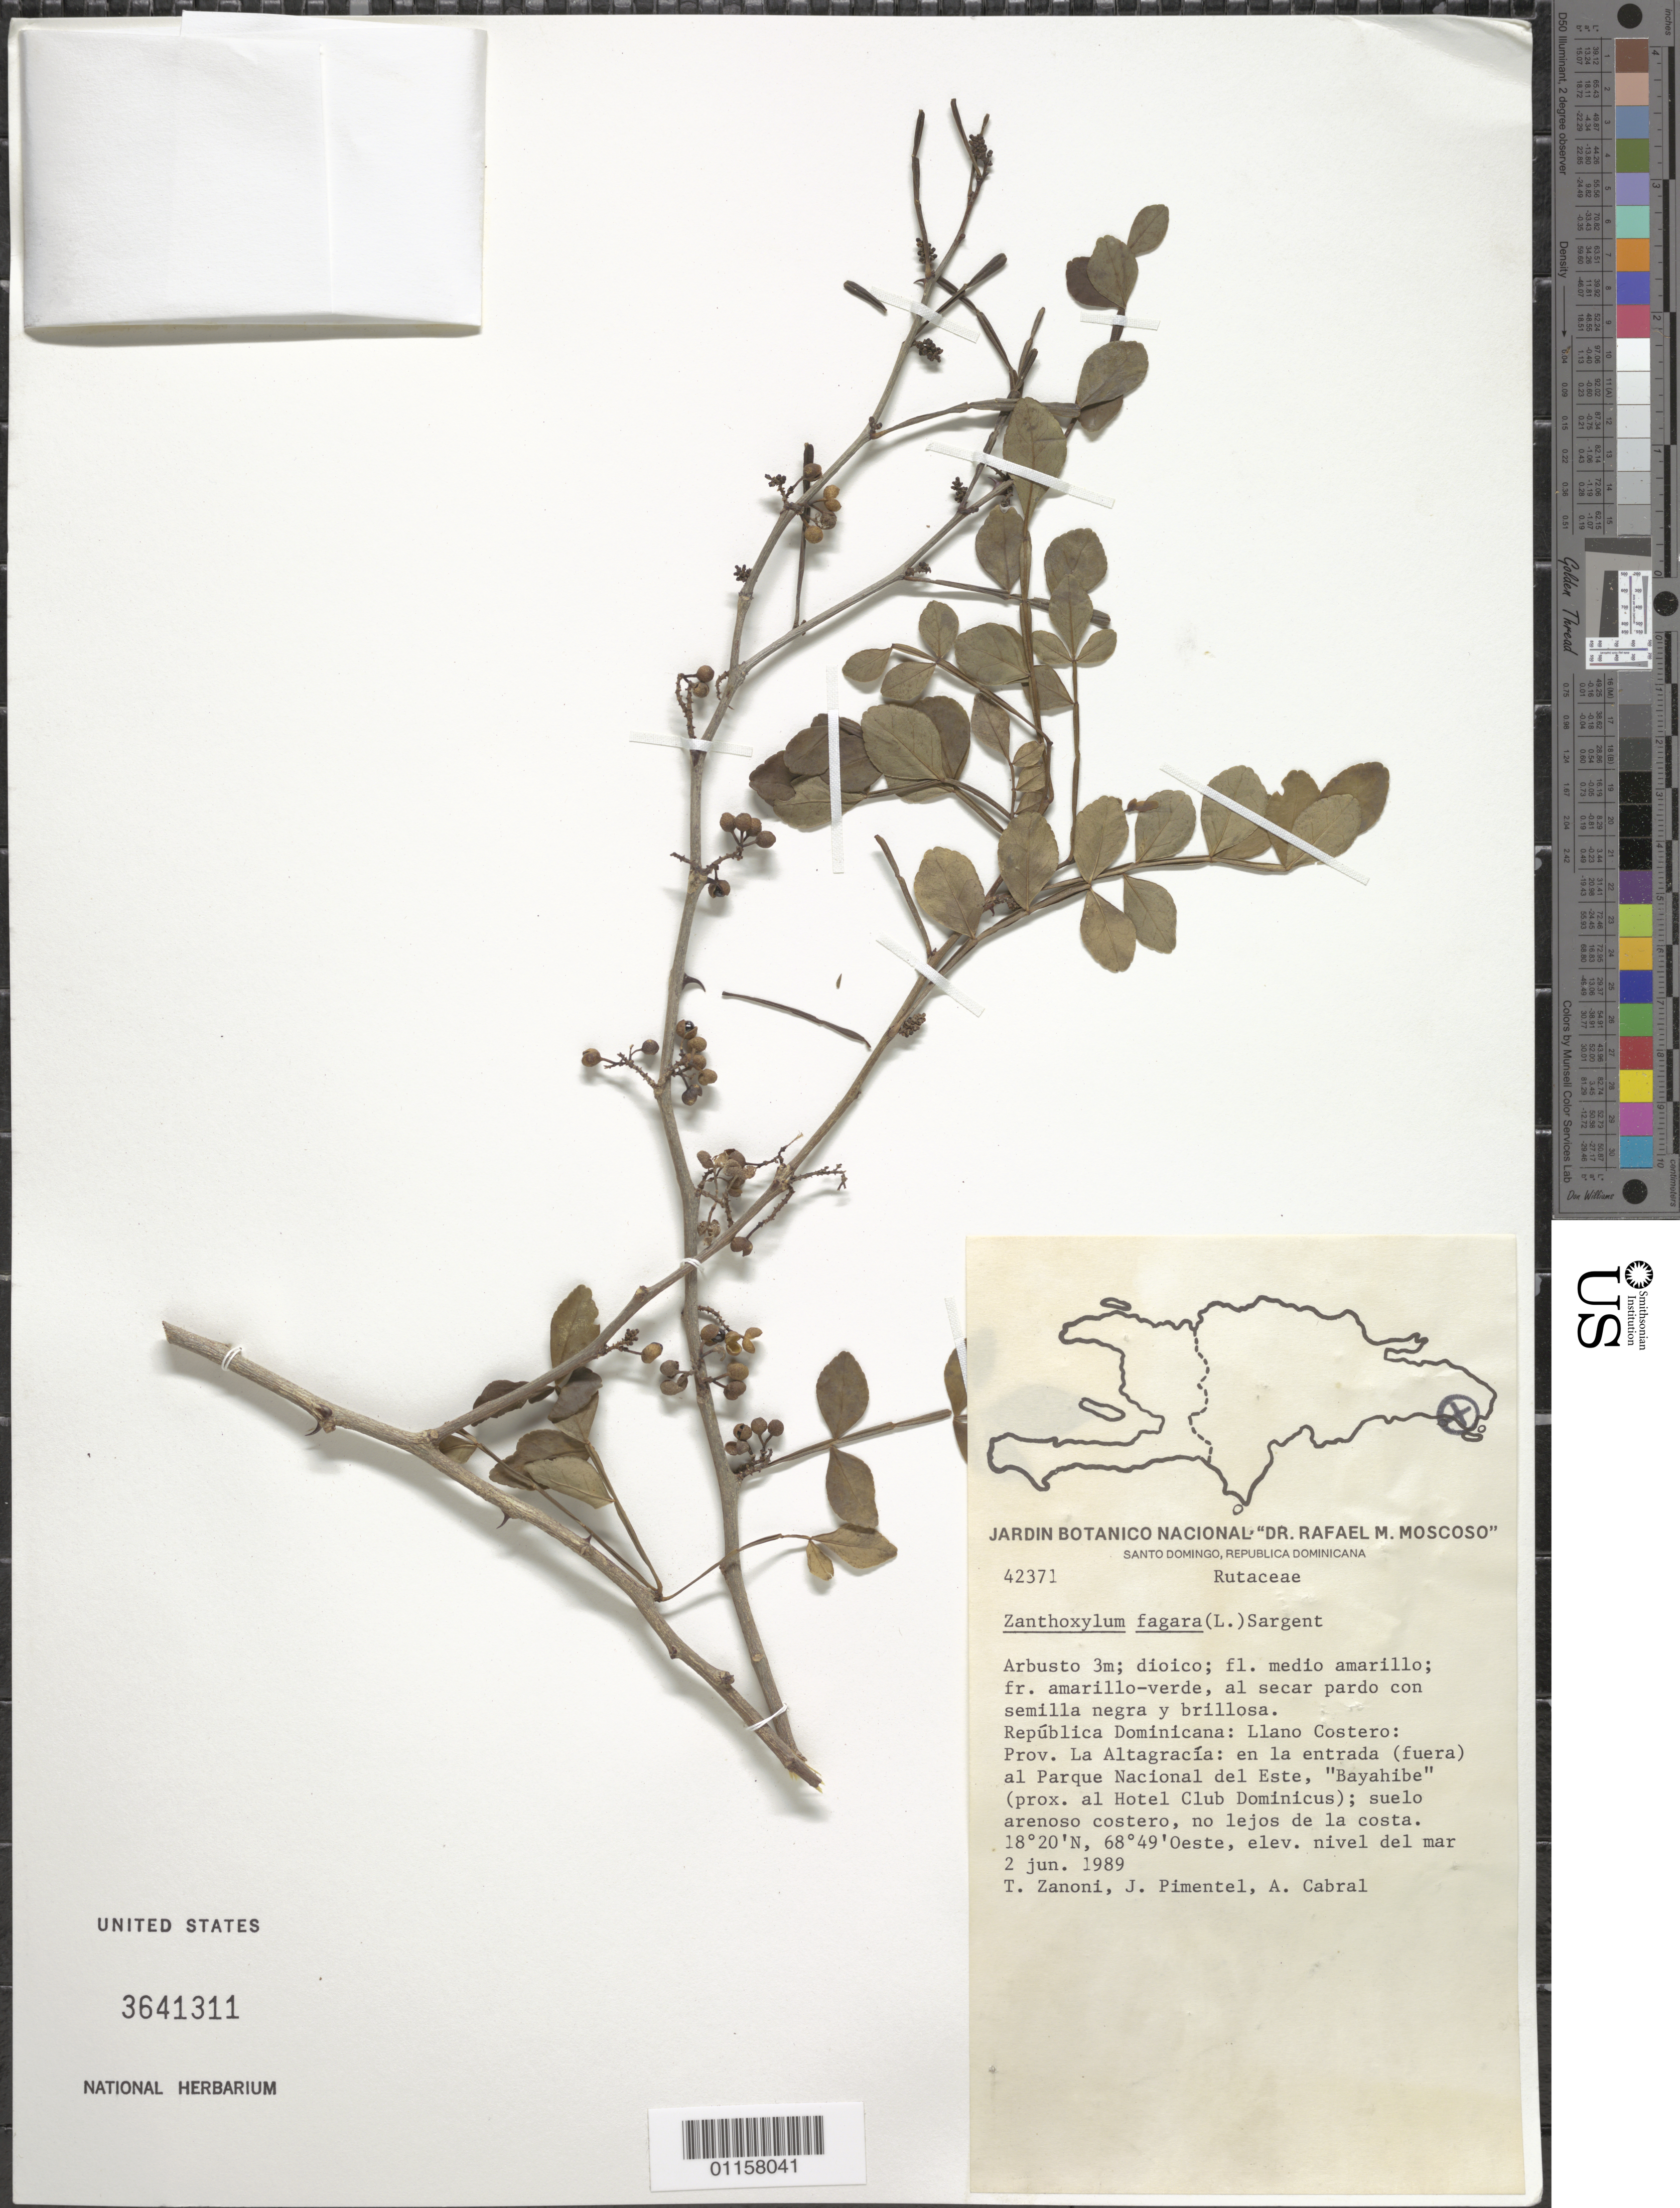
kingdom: Plantae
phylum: Tracheophyta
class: Magnoliopsida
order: Sapindales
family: Rutaceae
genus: Zanthoxylum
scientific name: Zanthoxylum fagara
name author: (L.) Sarg.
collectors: T. A. Zanoni, J. Pimentel & A. Cabral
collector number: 42371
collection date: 1989-06-02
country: Dominican Republic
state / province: La Altagracía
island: Hispaniola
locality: Llano Costero, en la entrada (fuera) al Parque Nacional del Este, "Bayahibe" (prox. al Hotel Club Dominicus).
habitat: Suelo arenoso costero, no lejos de la costa.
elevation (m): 0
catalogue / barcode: US 3641311